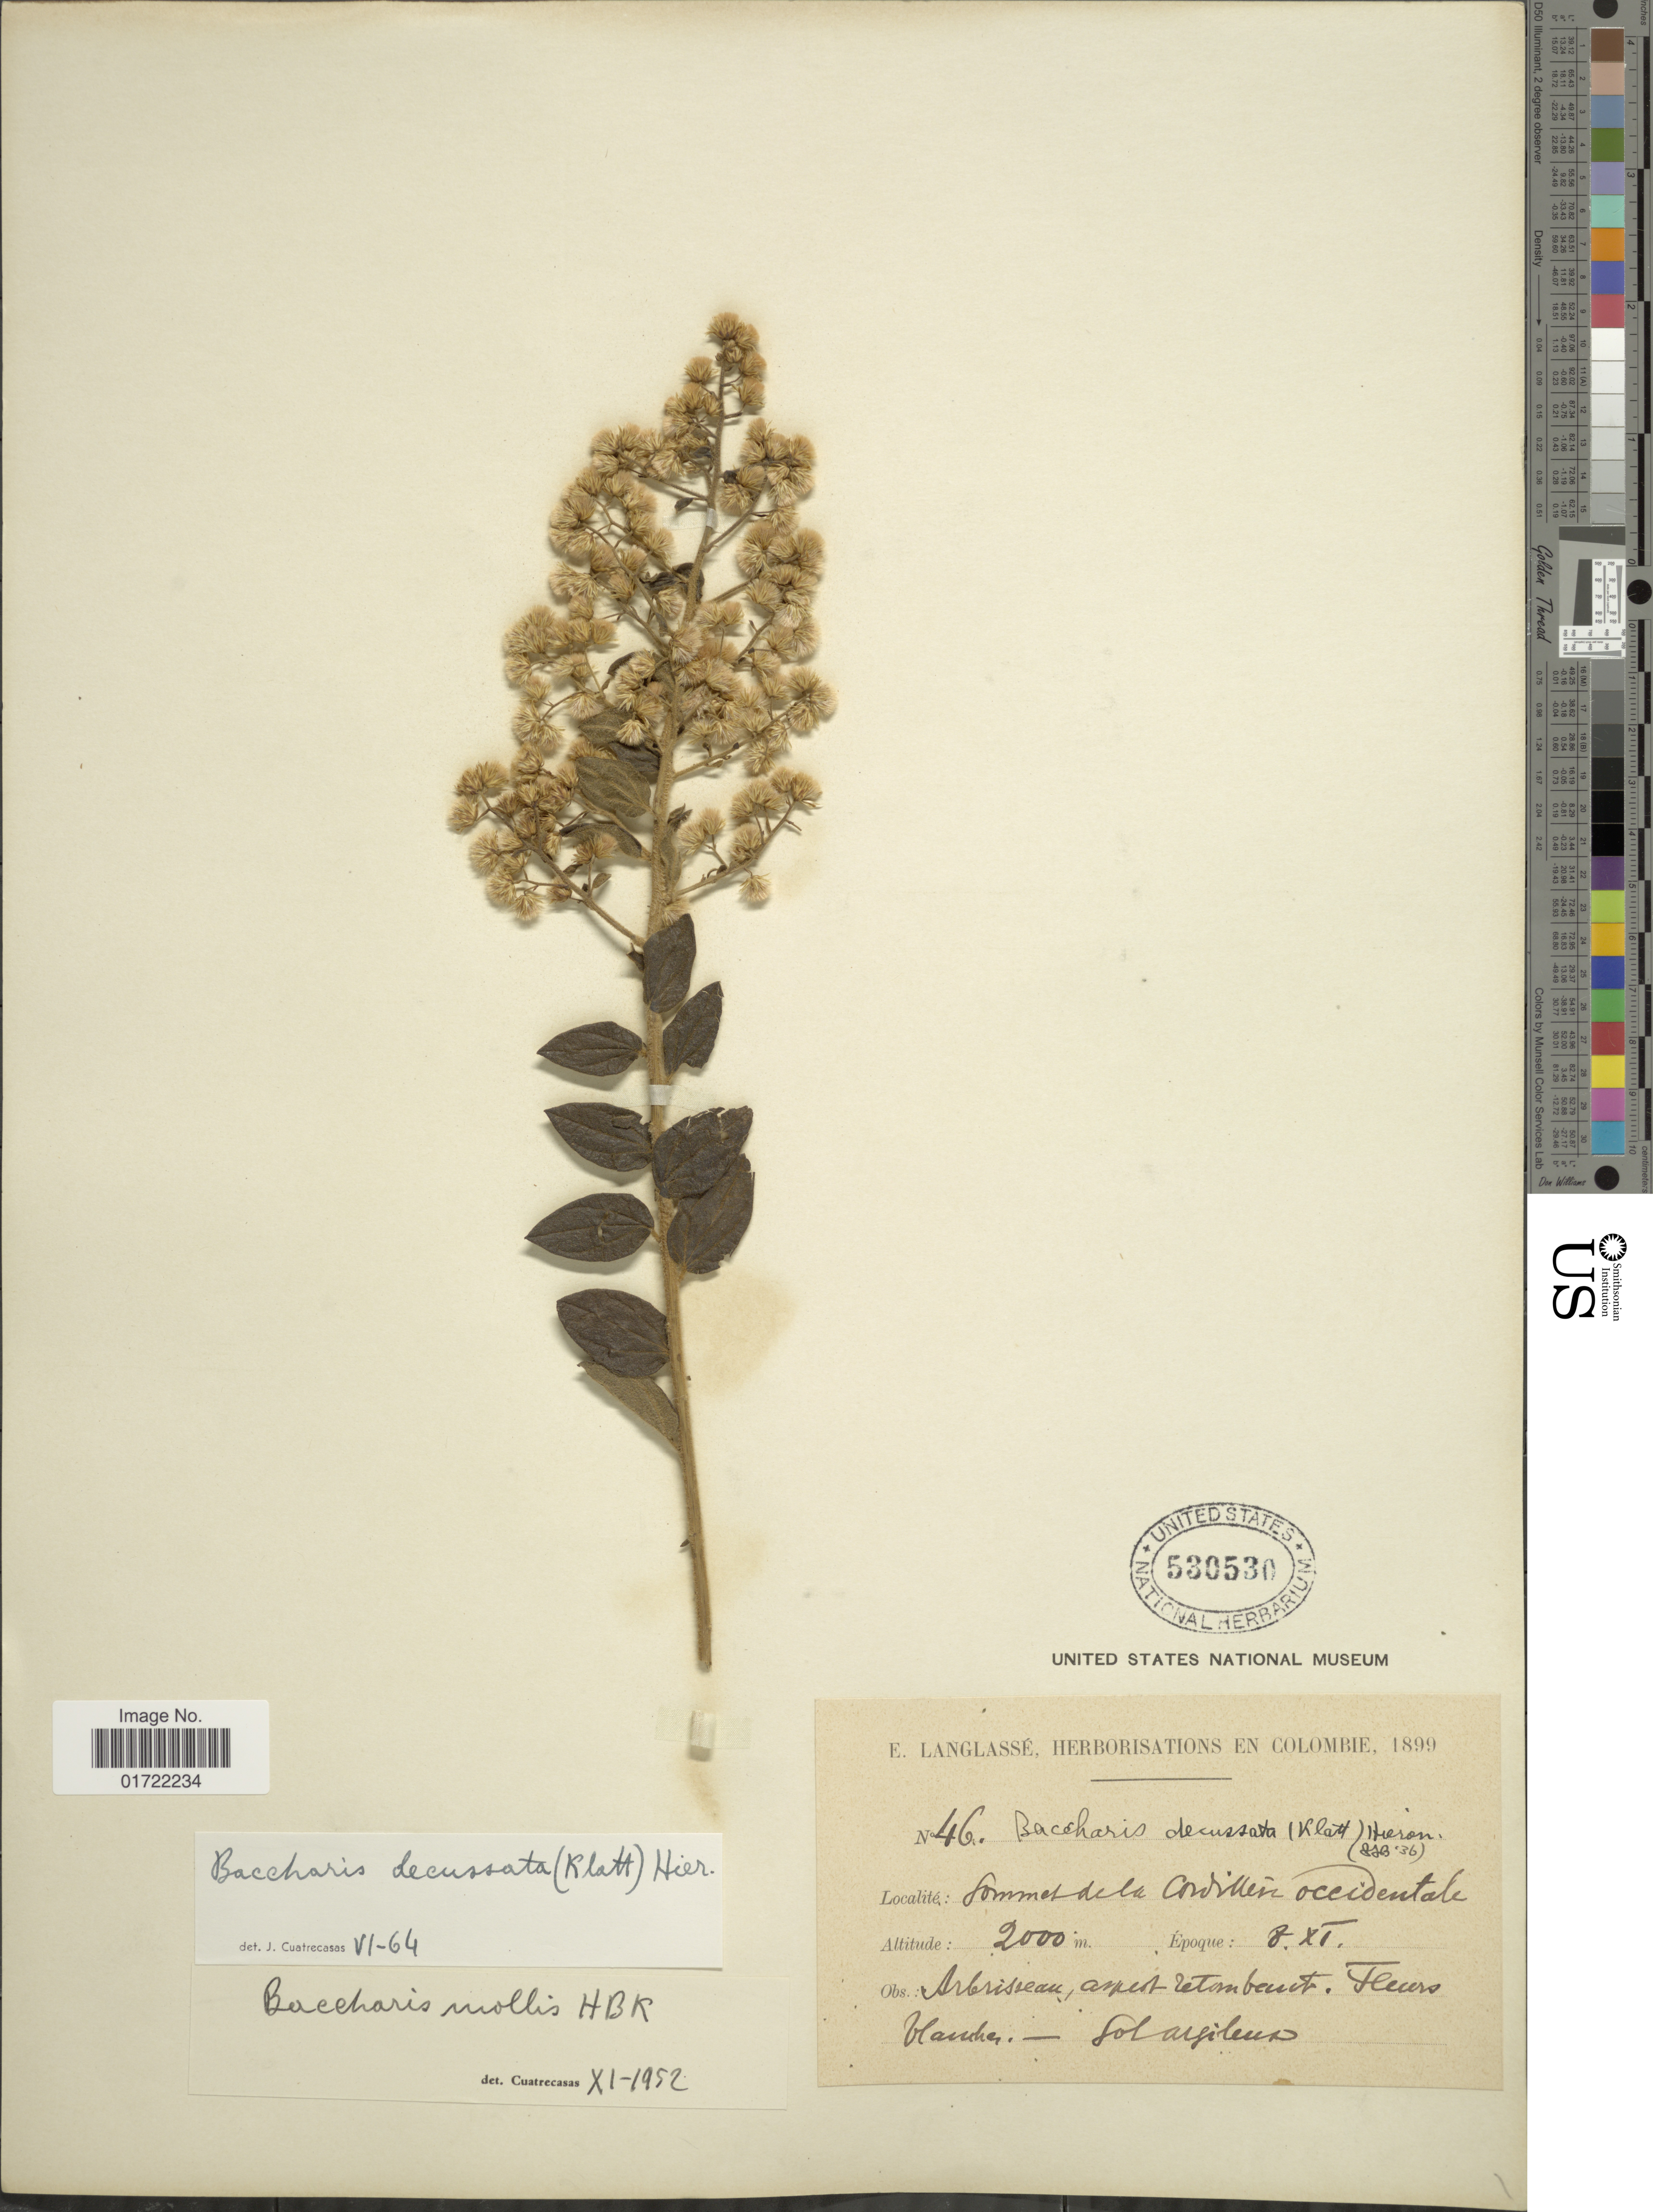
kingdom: Plantae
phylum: Tracheophyta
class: Magnoliopsida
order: Asterales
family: Asteraceae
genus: Baccharis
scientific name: Baccharis decussata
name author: (Klatt) Hieron.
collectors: E. Langlassé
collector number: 46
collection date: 1899-11-08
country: Colombia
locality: Sommerdela, Cordillera Occidentale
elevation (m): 2000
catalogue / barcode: US 530530